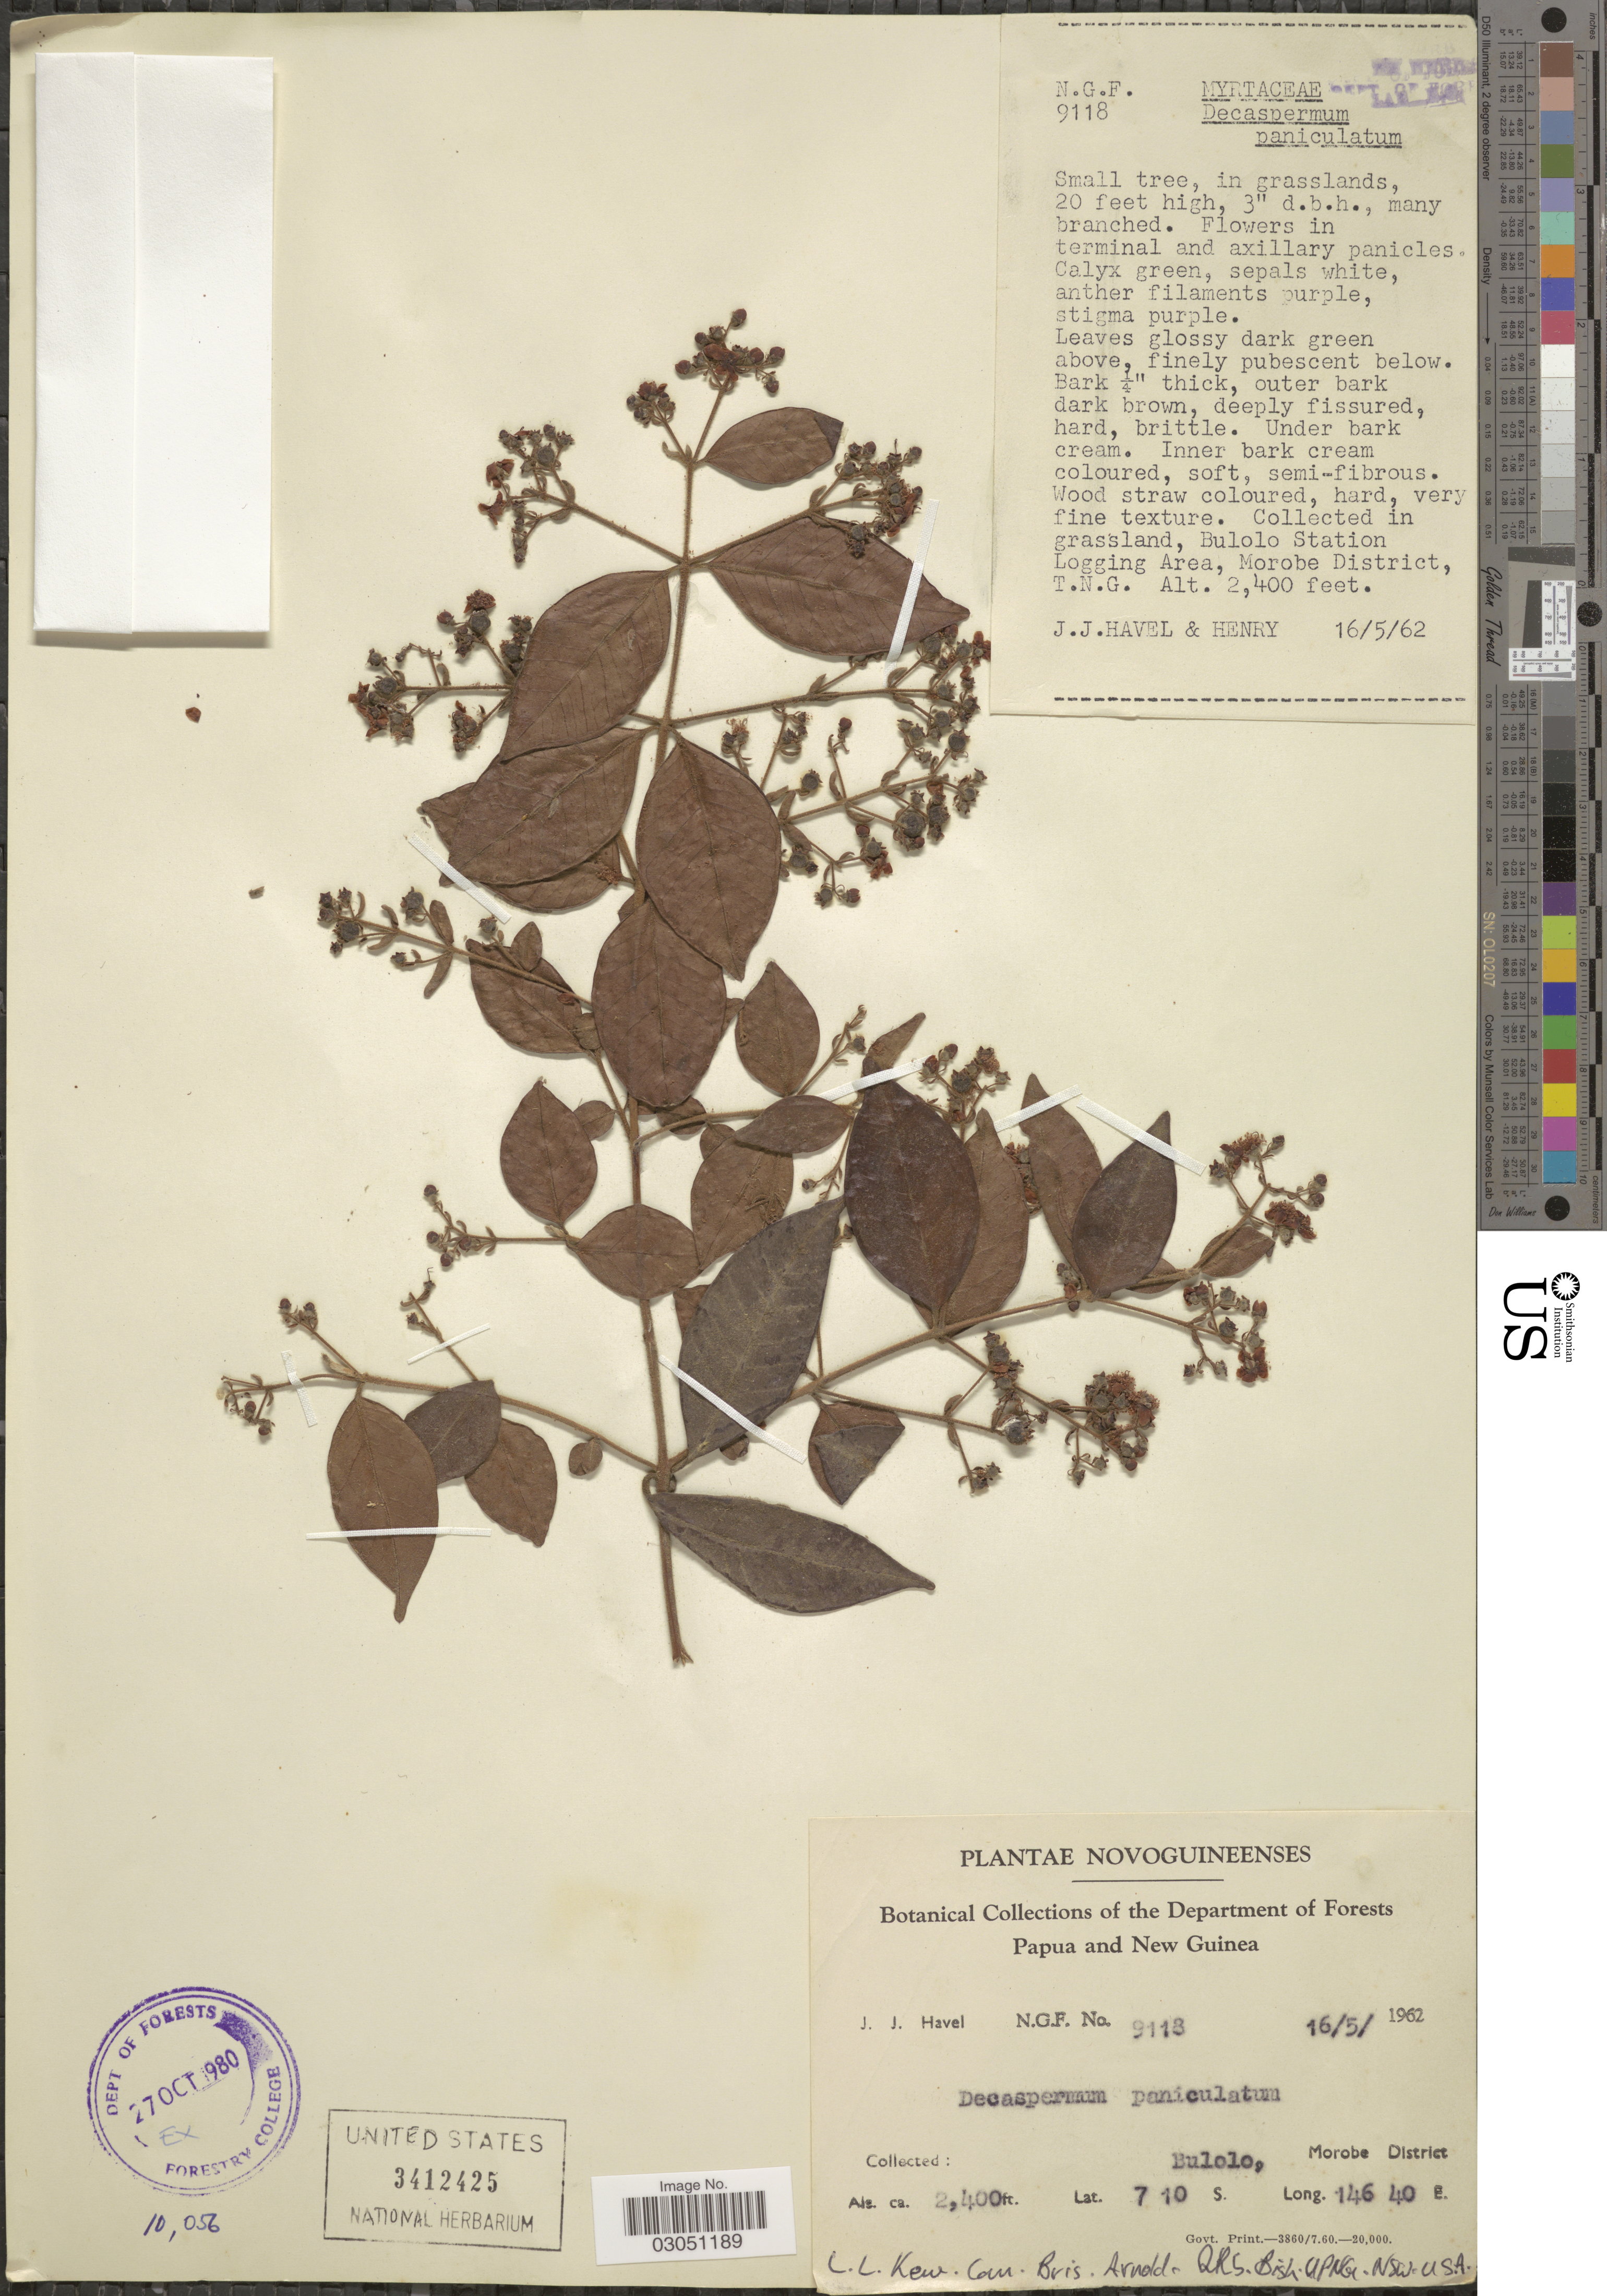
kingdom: Plantae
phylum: Tracheophyta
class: Magnoliopsida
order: Myrtales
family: Myrtaceae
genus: Decaspermum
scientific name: Decaspermum neurophyllum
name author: K. Schum. & Lauterb.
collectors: J. Havel & -. Henry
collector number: N.G.F.9118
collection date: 1962-05-16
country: Papua New Guinea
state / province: Morobe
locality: Novoguineenses. Papua and New Guinea. Bulolo, Morobe District. Bulolo Station Logging Area, T. N. G.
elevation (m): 732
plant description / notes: Cited by A.J. Scott, Kew Bull. 40(1): 159. 1985.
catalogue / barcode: US 3412425